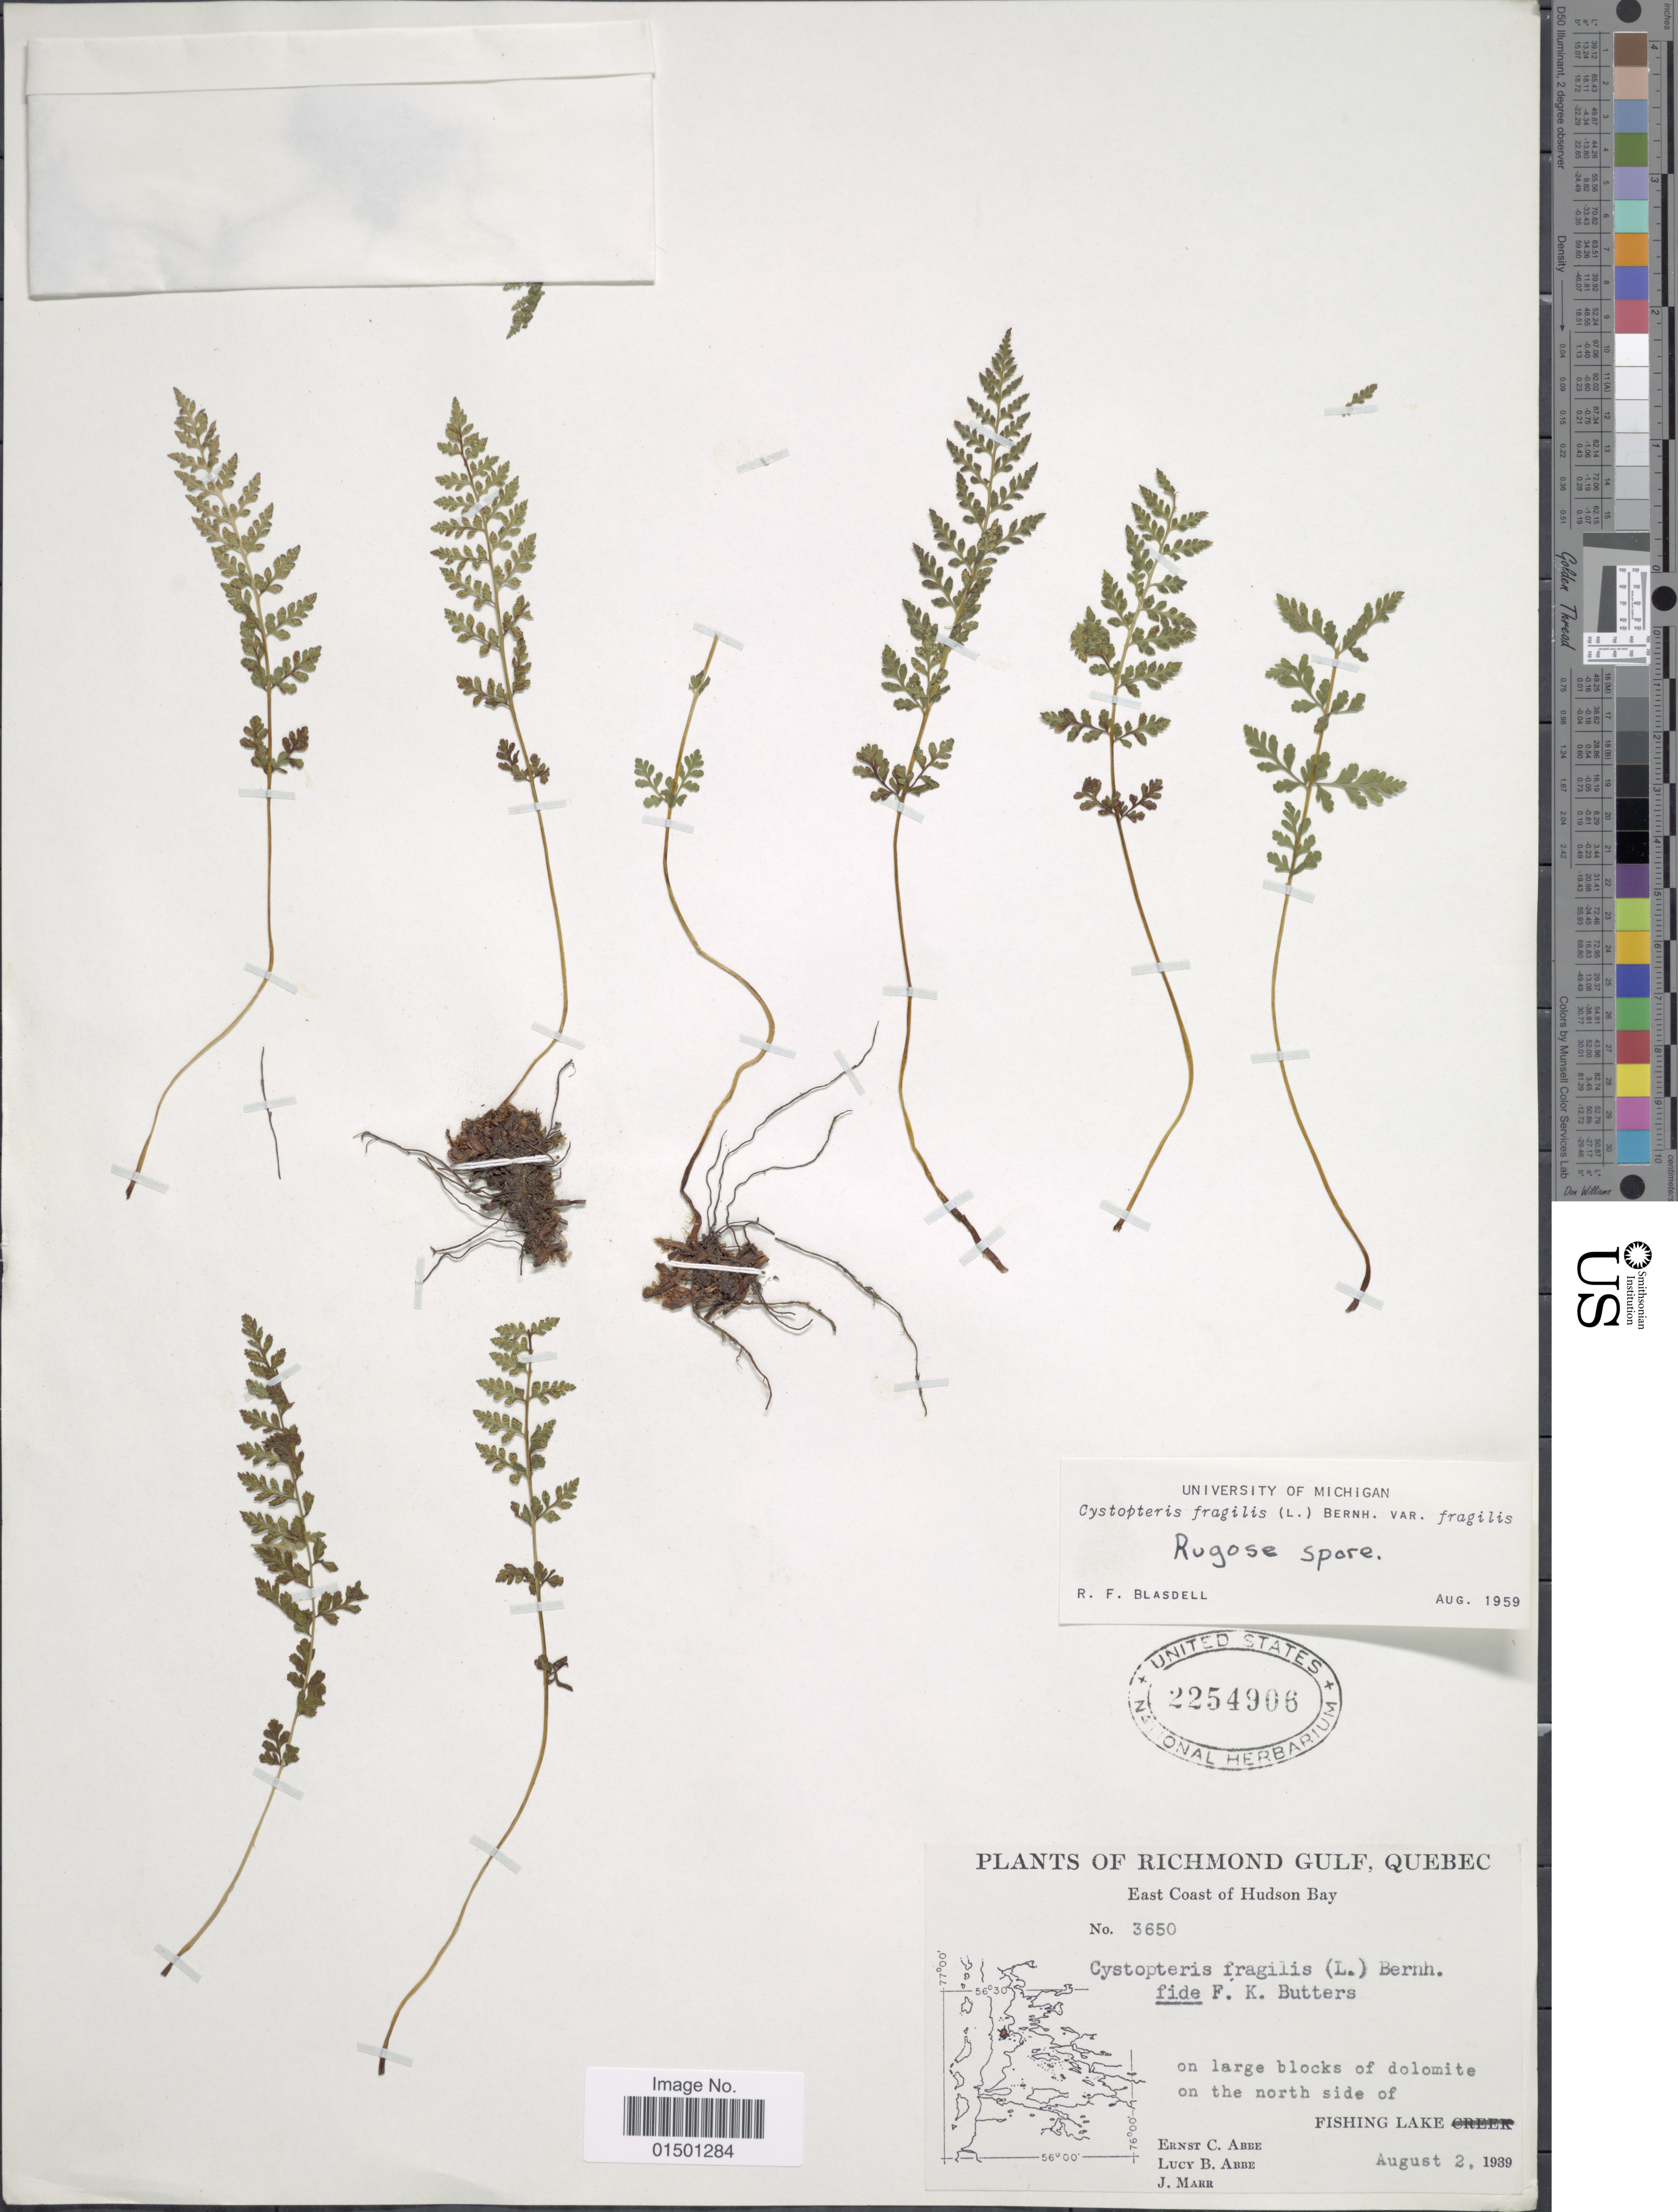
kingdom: Plantae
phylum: Tracheophyta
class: Polypodiopsida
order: Polypodiales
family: Cystopteridaceae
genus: Cystopteris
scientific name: Cystopteris fragilis var. dickieana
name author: B. Boivin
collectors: E. C. Abbe, L. B. Abbe & J. Marr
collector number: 3650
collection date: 1939-08-02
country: Canada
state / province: Quebec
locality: Richmond Gulf, east Coast of Hudson Bay, on the north of Fishing Lake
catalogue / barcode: US 2254906